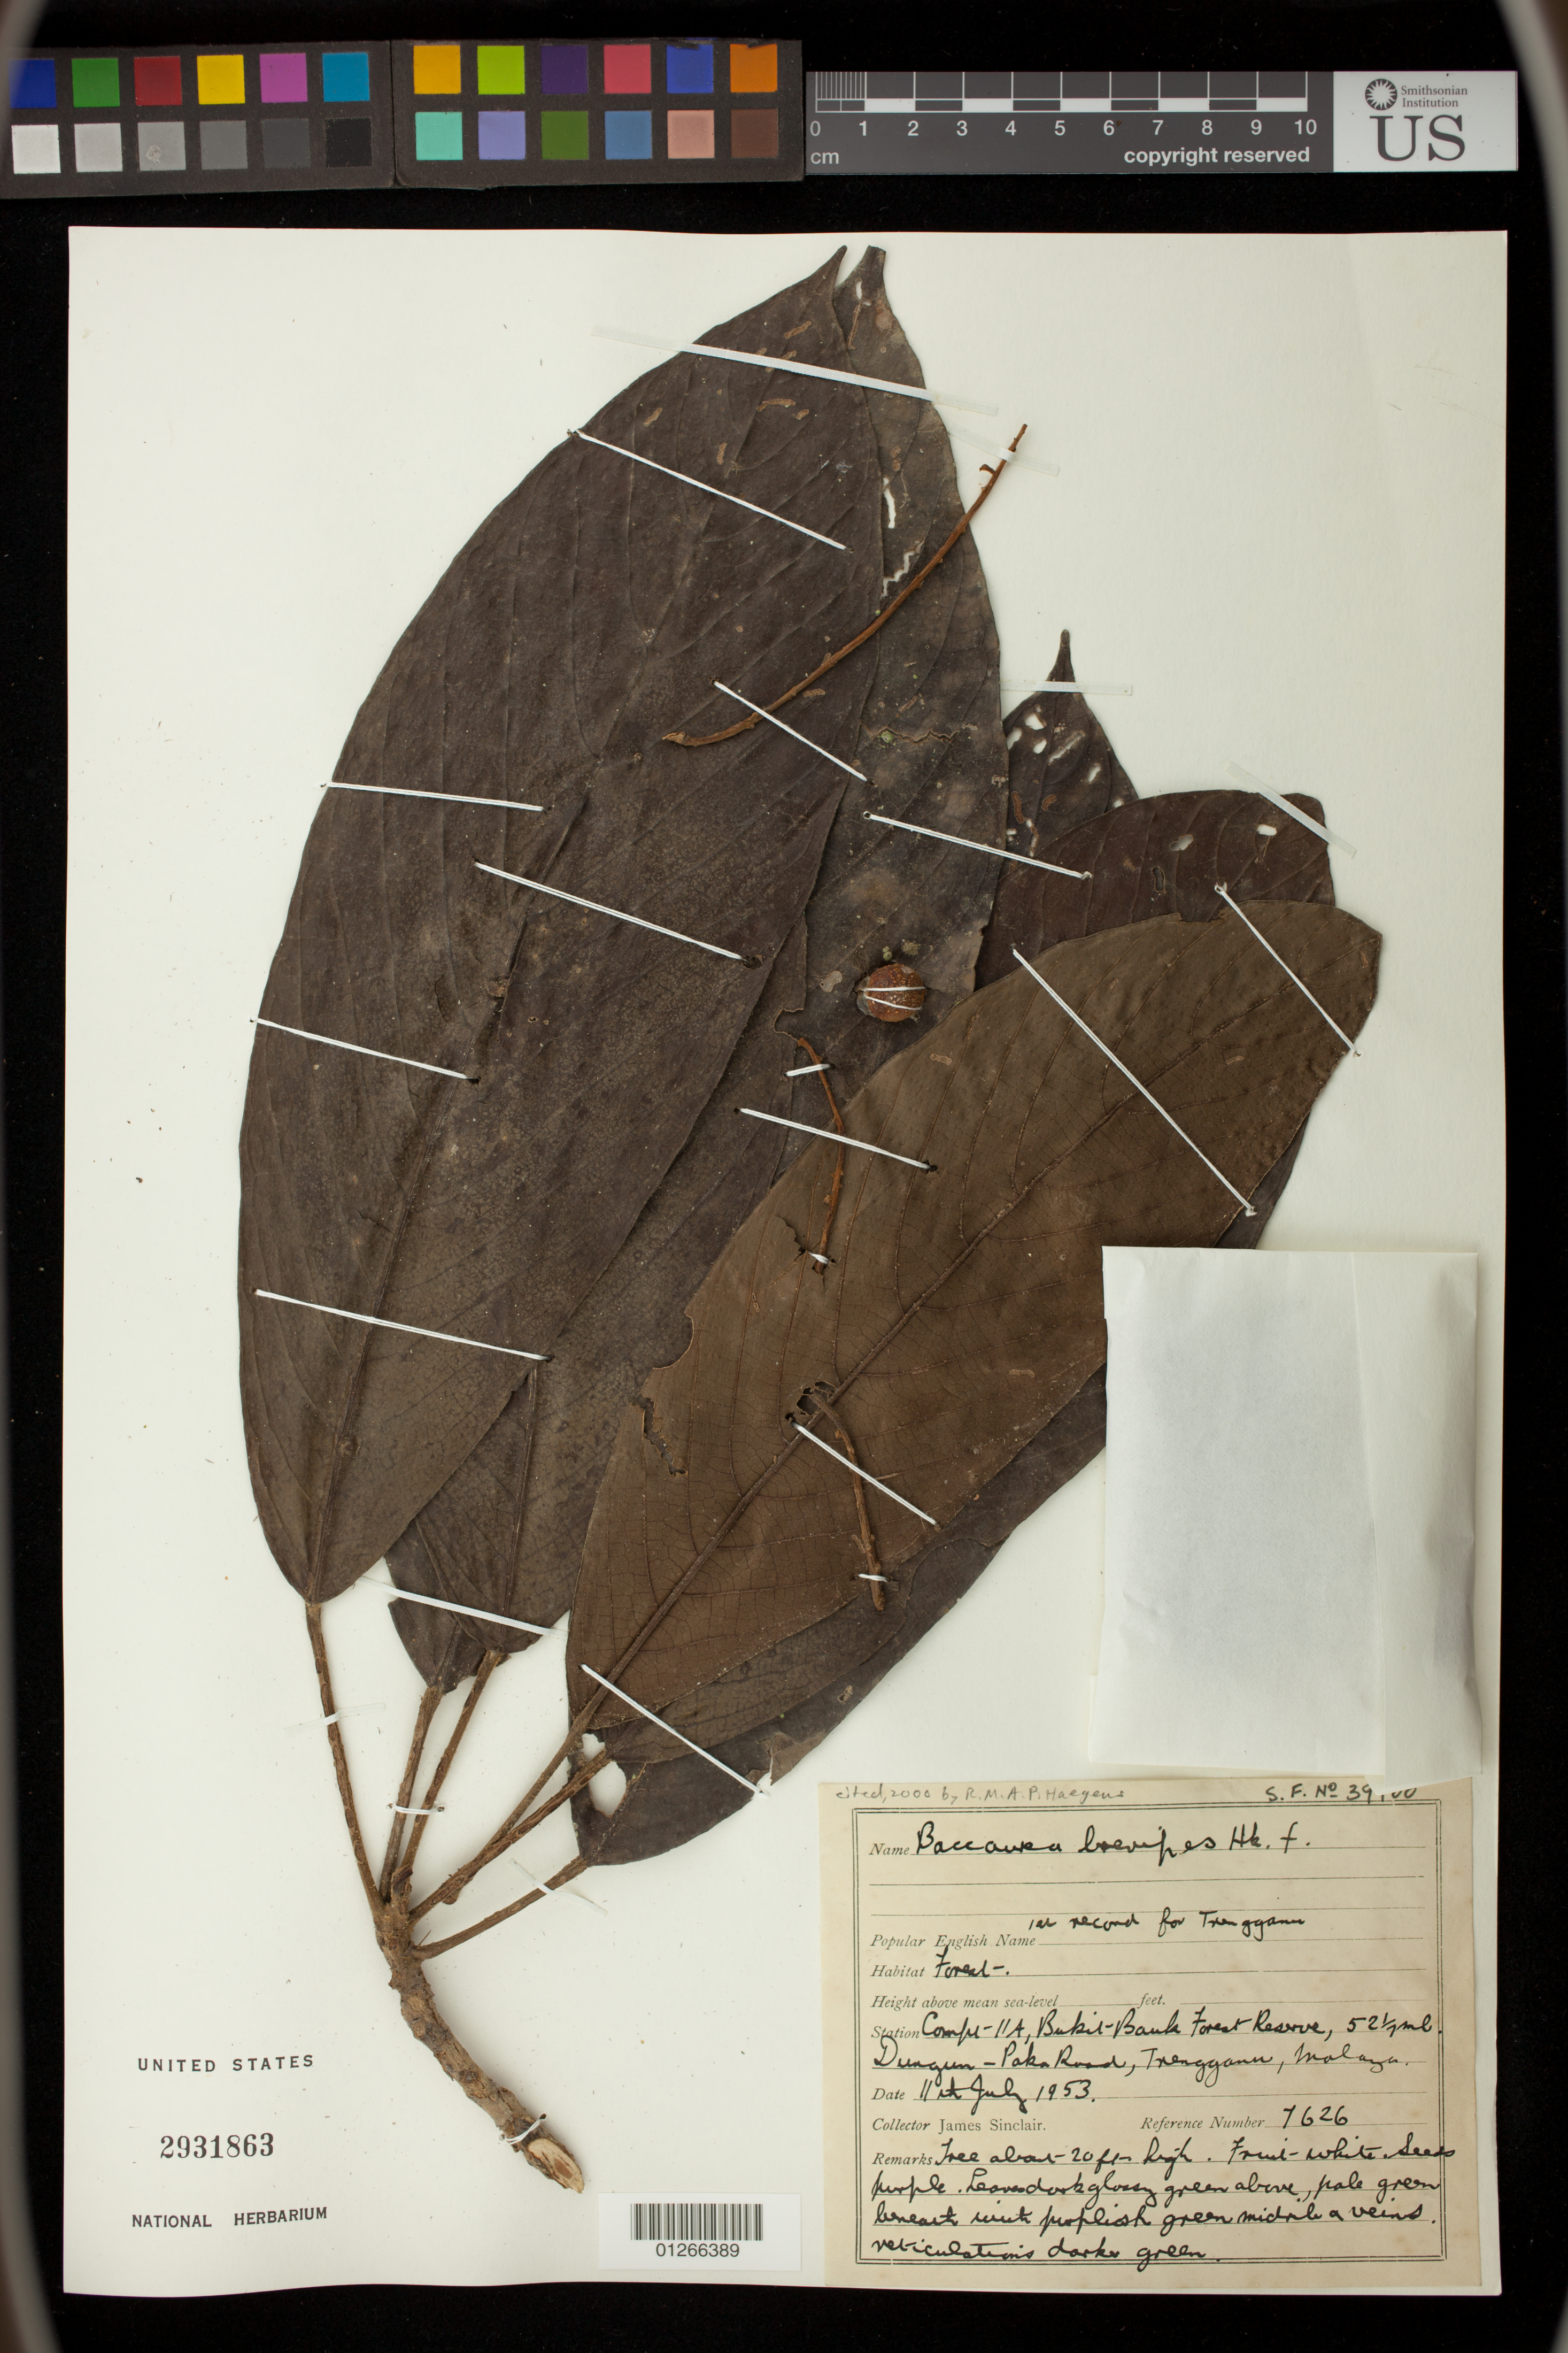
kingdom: Plantae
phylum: Tracheophyta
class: Magnoliopsida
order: Malpighiales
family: Phyllanthaceae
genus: Baccaurea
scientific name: Baccaurea brevipes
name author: Hook. f.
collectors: J. Sinclair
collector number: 7626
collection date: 1953-07-11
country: Malaysia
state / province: Terengganu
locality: Compt - 11A, Bukit-Bauk Forest Reserve, 52 1/7 ml Dungun - Paka Road